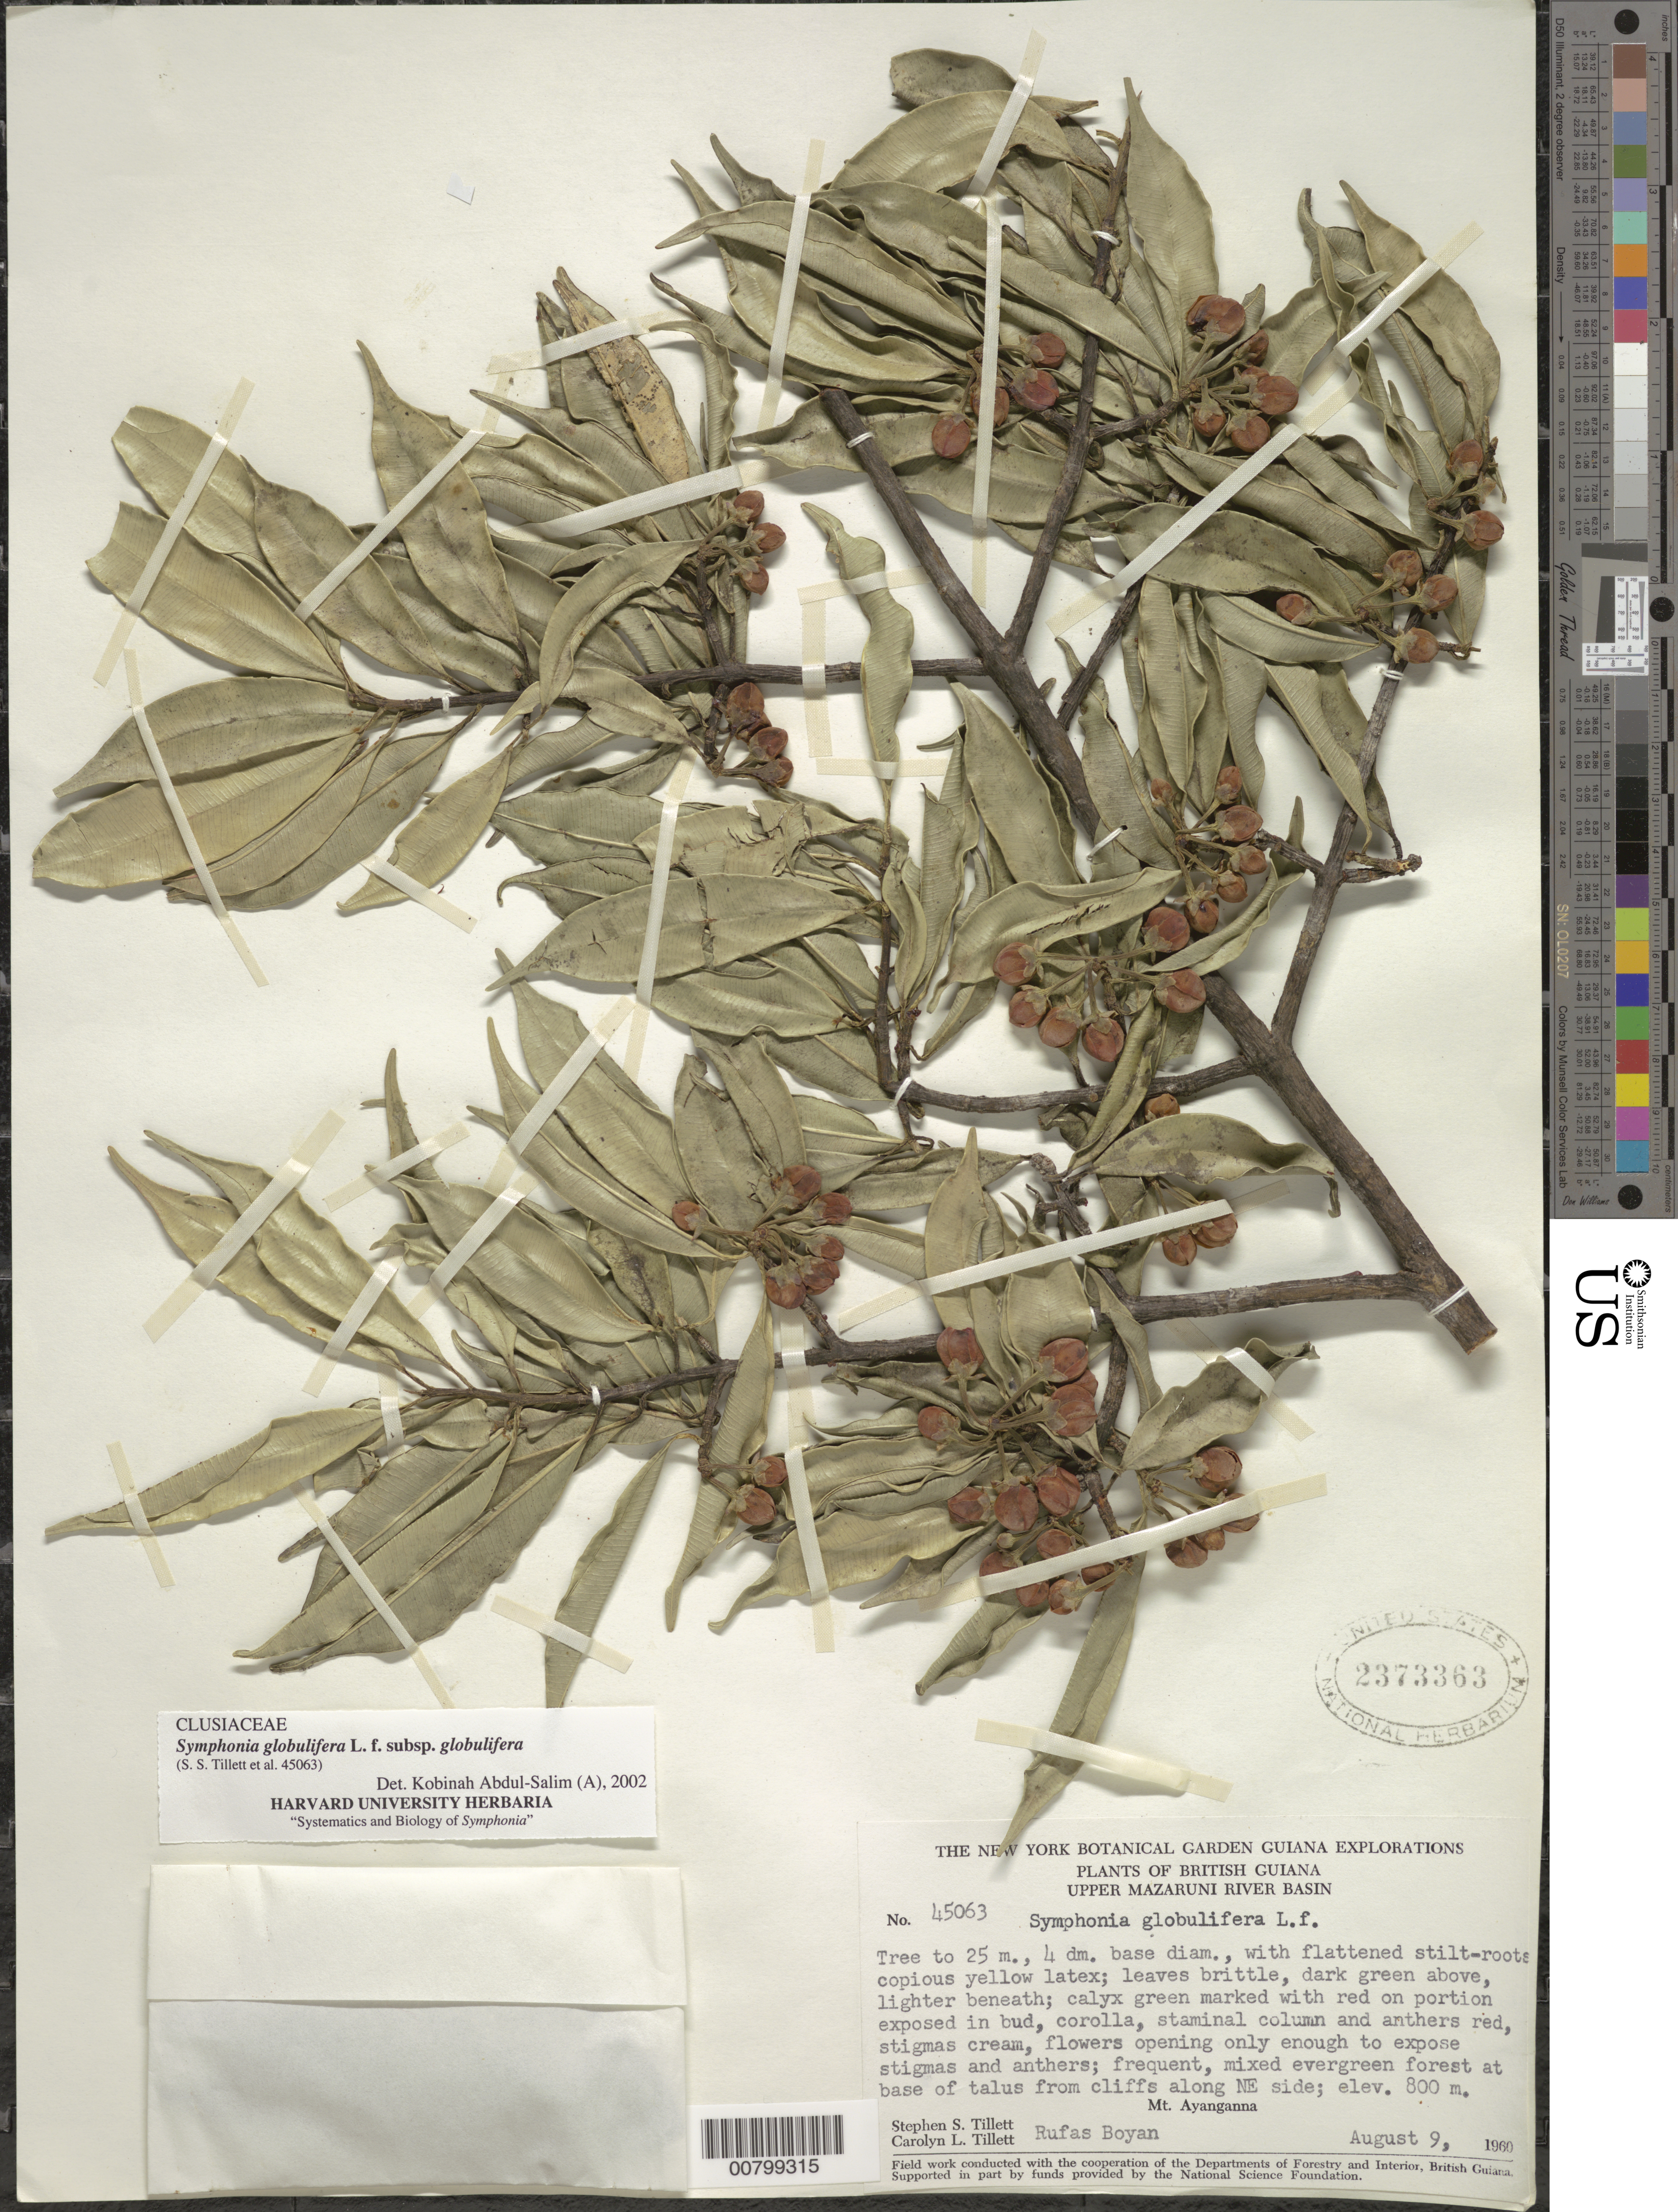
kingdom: Plantae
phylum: Tracheophyta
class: Magnoliopsida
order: Malpighiales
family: Clusiaceae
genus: Symphonia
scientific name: Symphonia globulifera subsp. globulifera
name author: L. f.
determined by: Abdul-Salim, K.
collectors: S. S. Tillett, C. L. Tillett & R. Boyan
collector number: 45063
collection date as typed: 9-Aug-60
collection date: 1960-08-09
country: Guyana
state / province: Cuyuni-Mazaruni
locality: Mt. Ayanganna, NE side of, Upper Mazaruni R Basin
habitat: Mixed evergreen forest, base of talus from cliffs; on forest tree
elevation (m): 800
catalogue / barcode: US 2373363